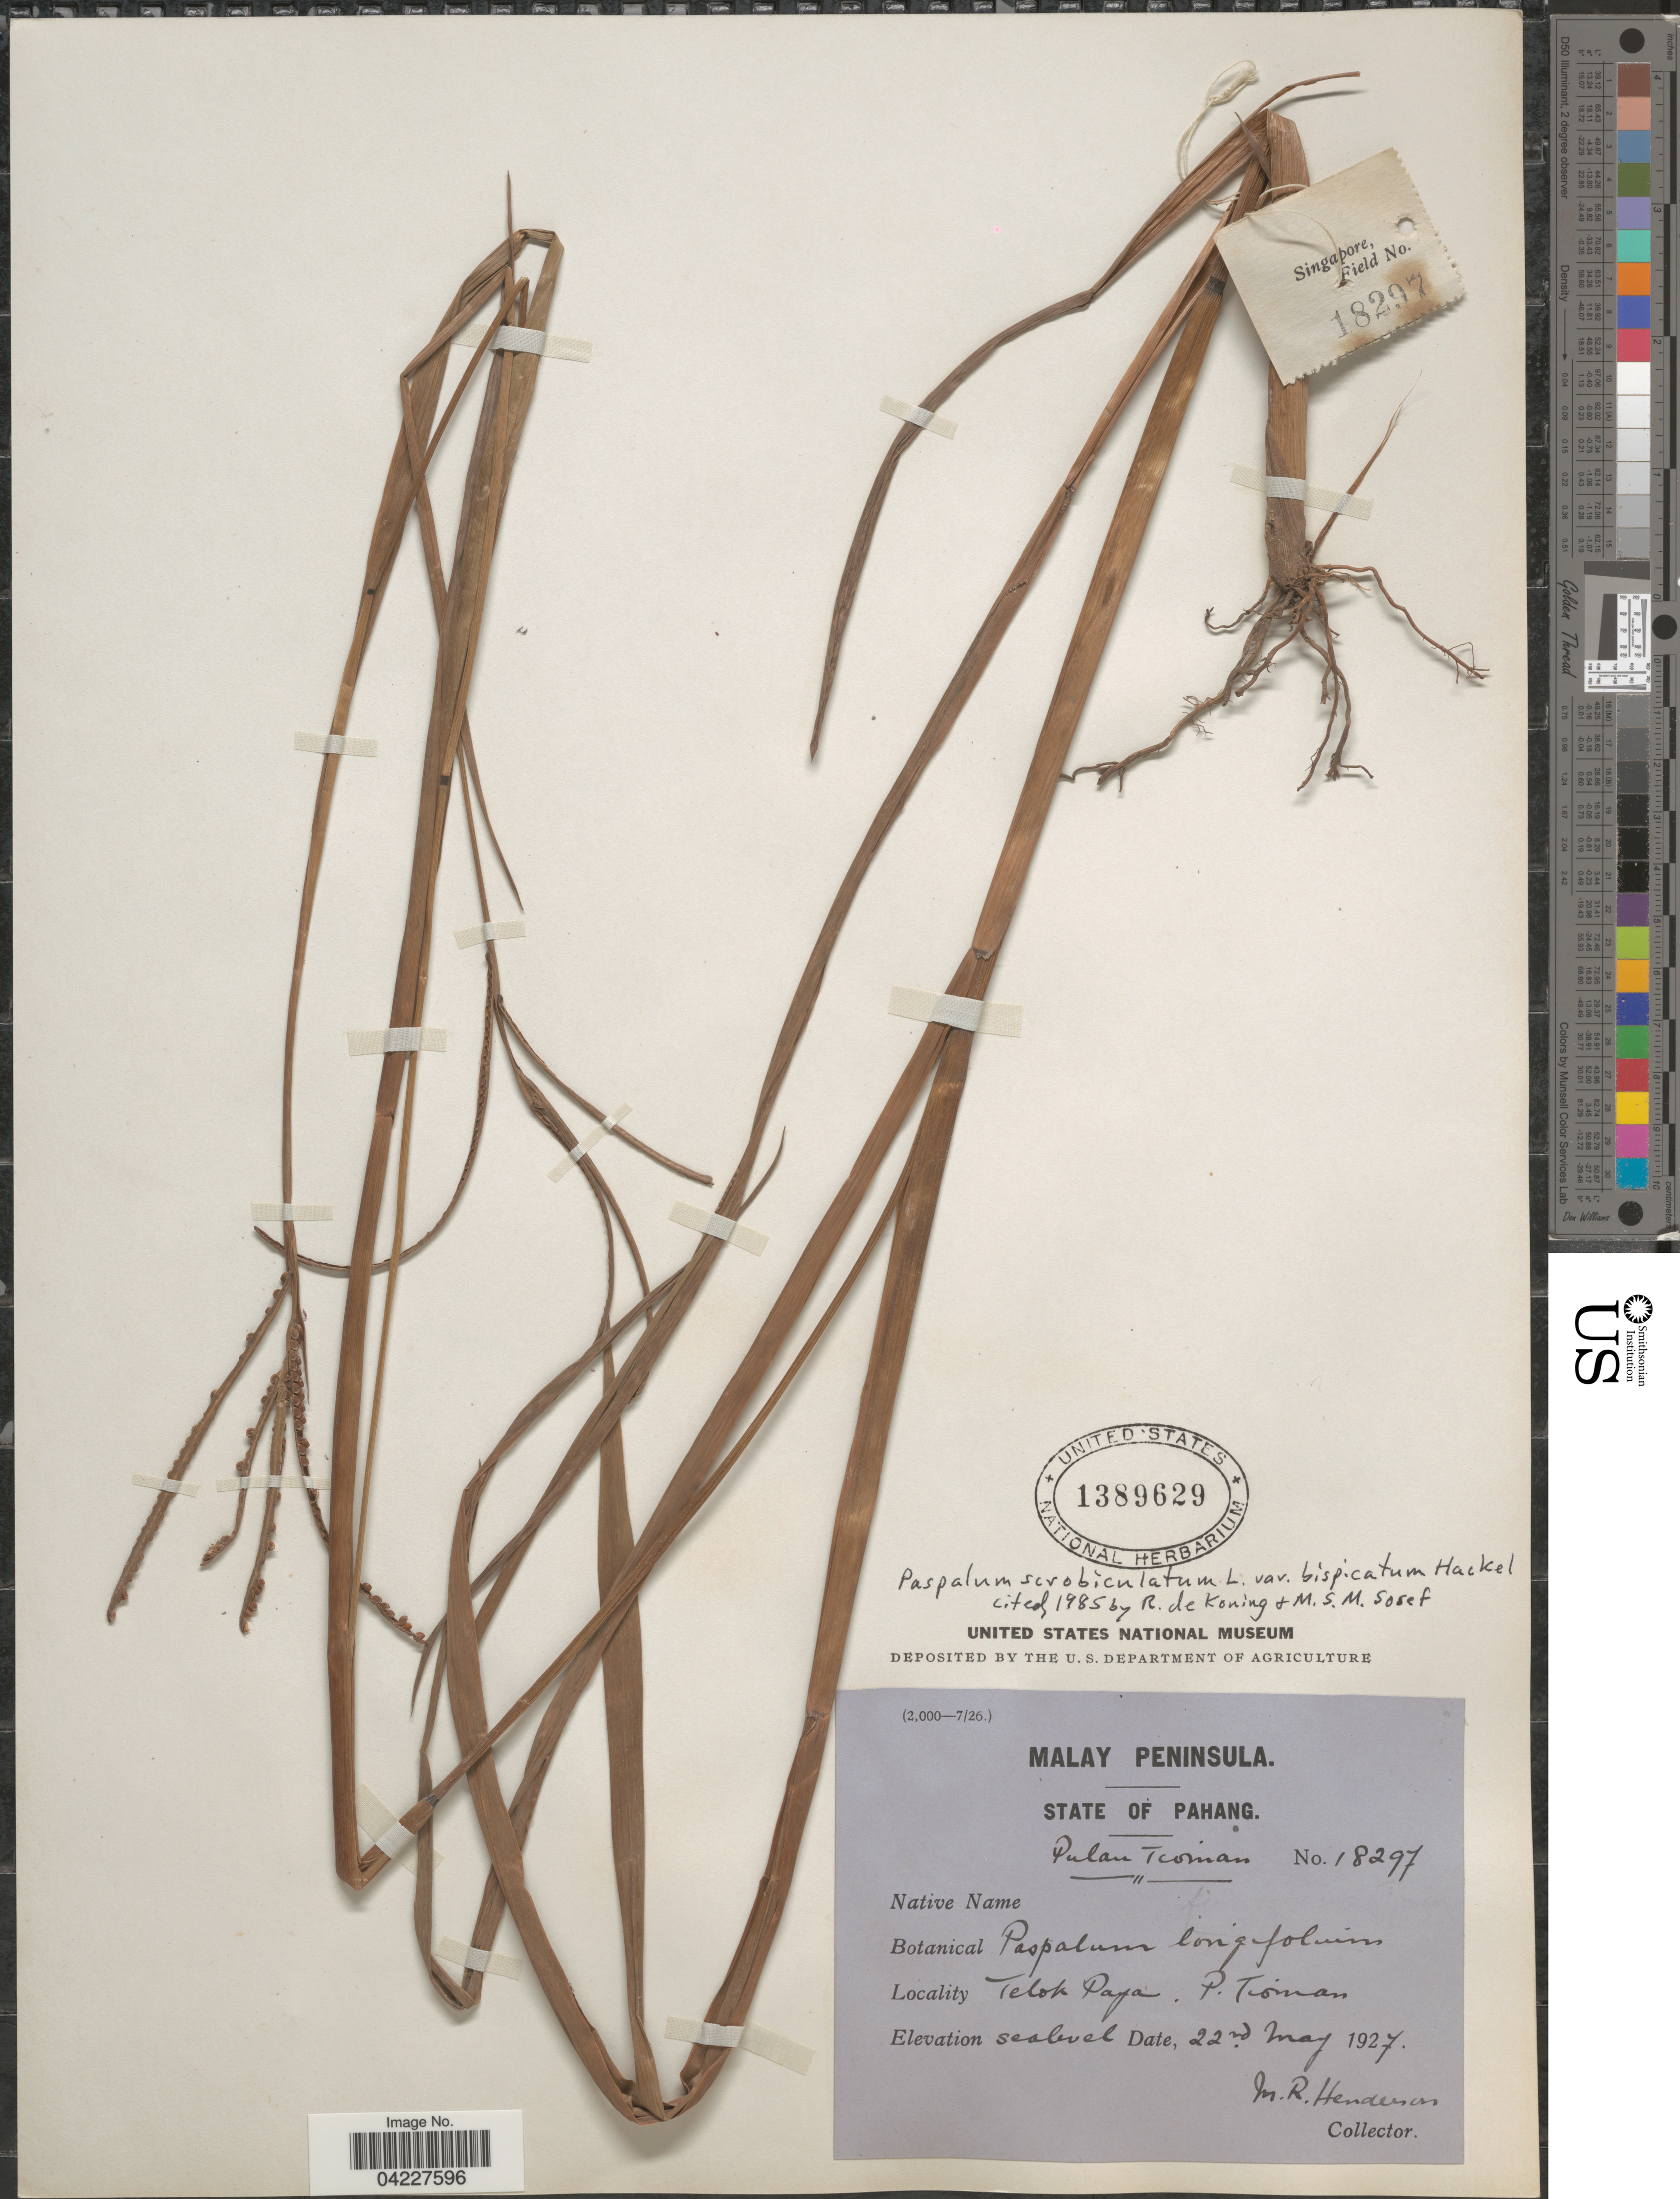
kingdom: Plantae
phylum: Tracheophyta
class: Liliopsida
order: Poales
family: Poaceae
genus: Paspalum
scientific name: Paspalum scrobiculatum var. bispicatum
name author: Hack. ex Merr.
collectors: M. Henderson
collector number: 18297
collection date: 1927-05-22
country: Malaysia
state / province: Pahang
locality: Malay Peninsula. Telok Paya. P. Tioman.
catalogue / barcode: US 1389629